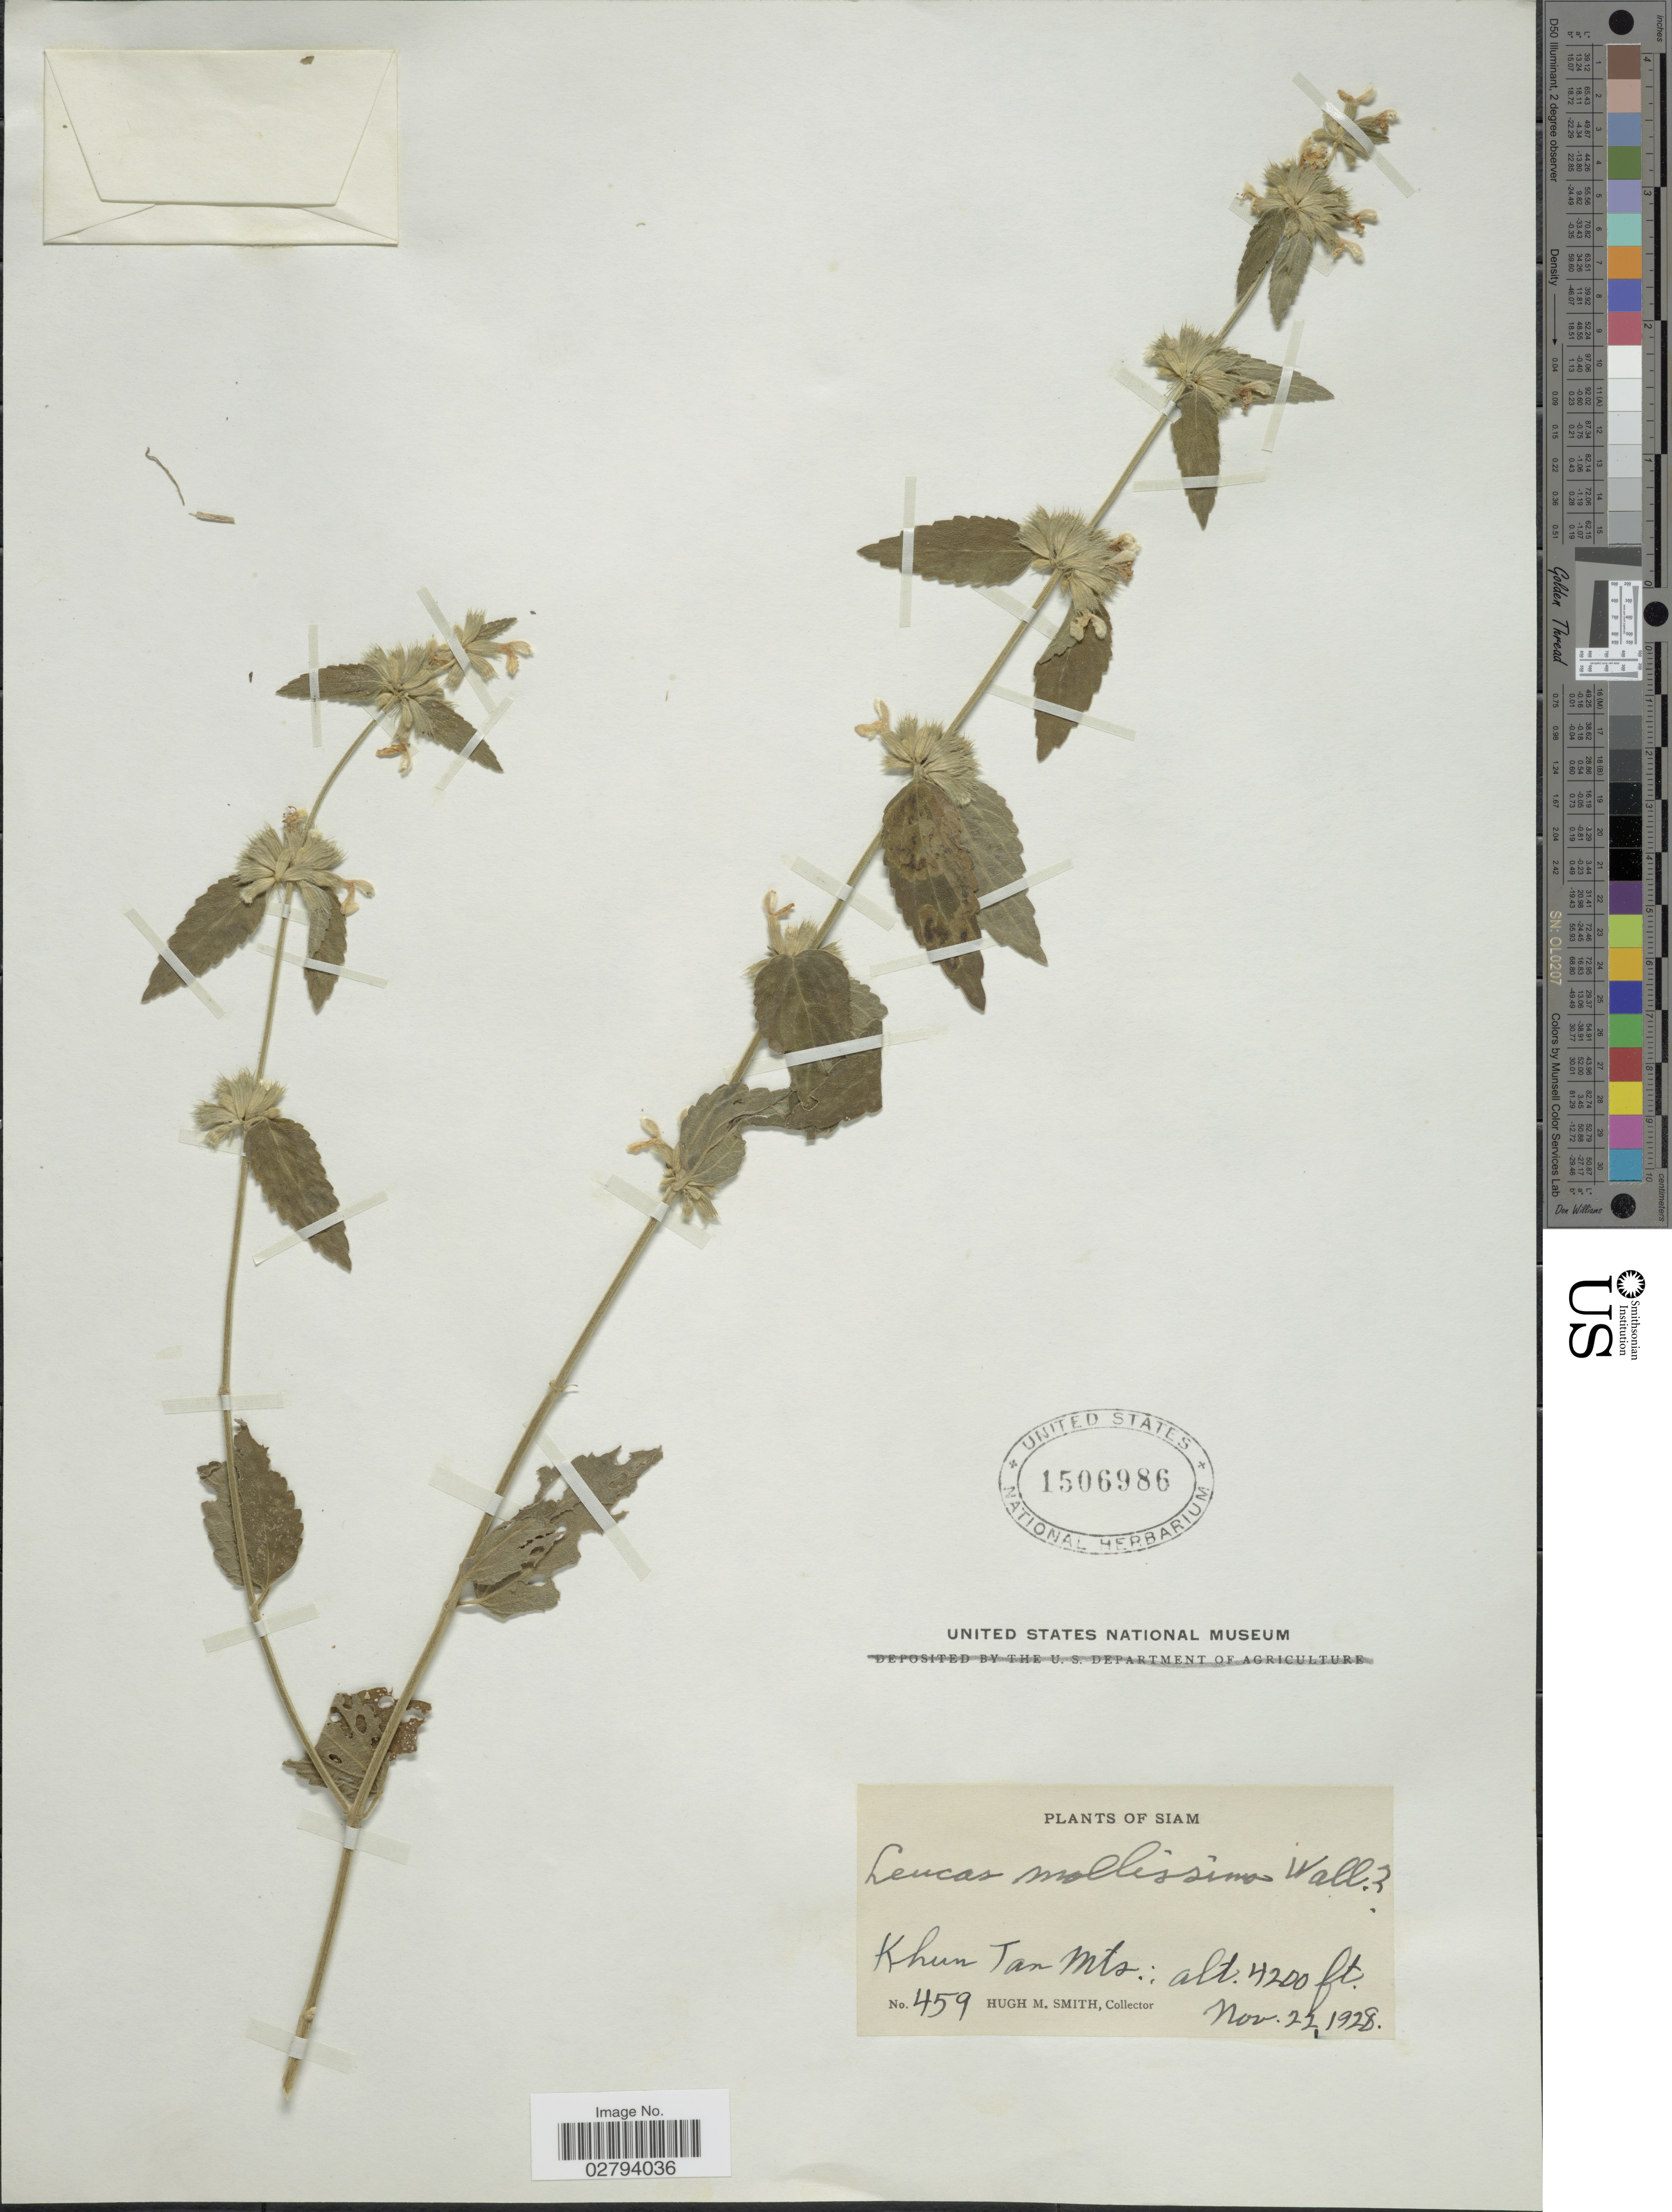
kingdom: Plantae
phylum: Tracheophyta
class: Magnoliopsida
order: Lamiales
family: Lamiaceae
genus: Leucas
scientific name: Leucas mollissima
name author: Gürke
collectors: H. M. Smith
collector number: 459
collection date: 1928-11-22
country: Thailand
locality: Siam, Khun Tan Mts.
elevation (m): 1280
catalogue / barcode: US 1506986